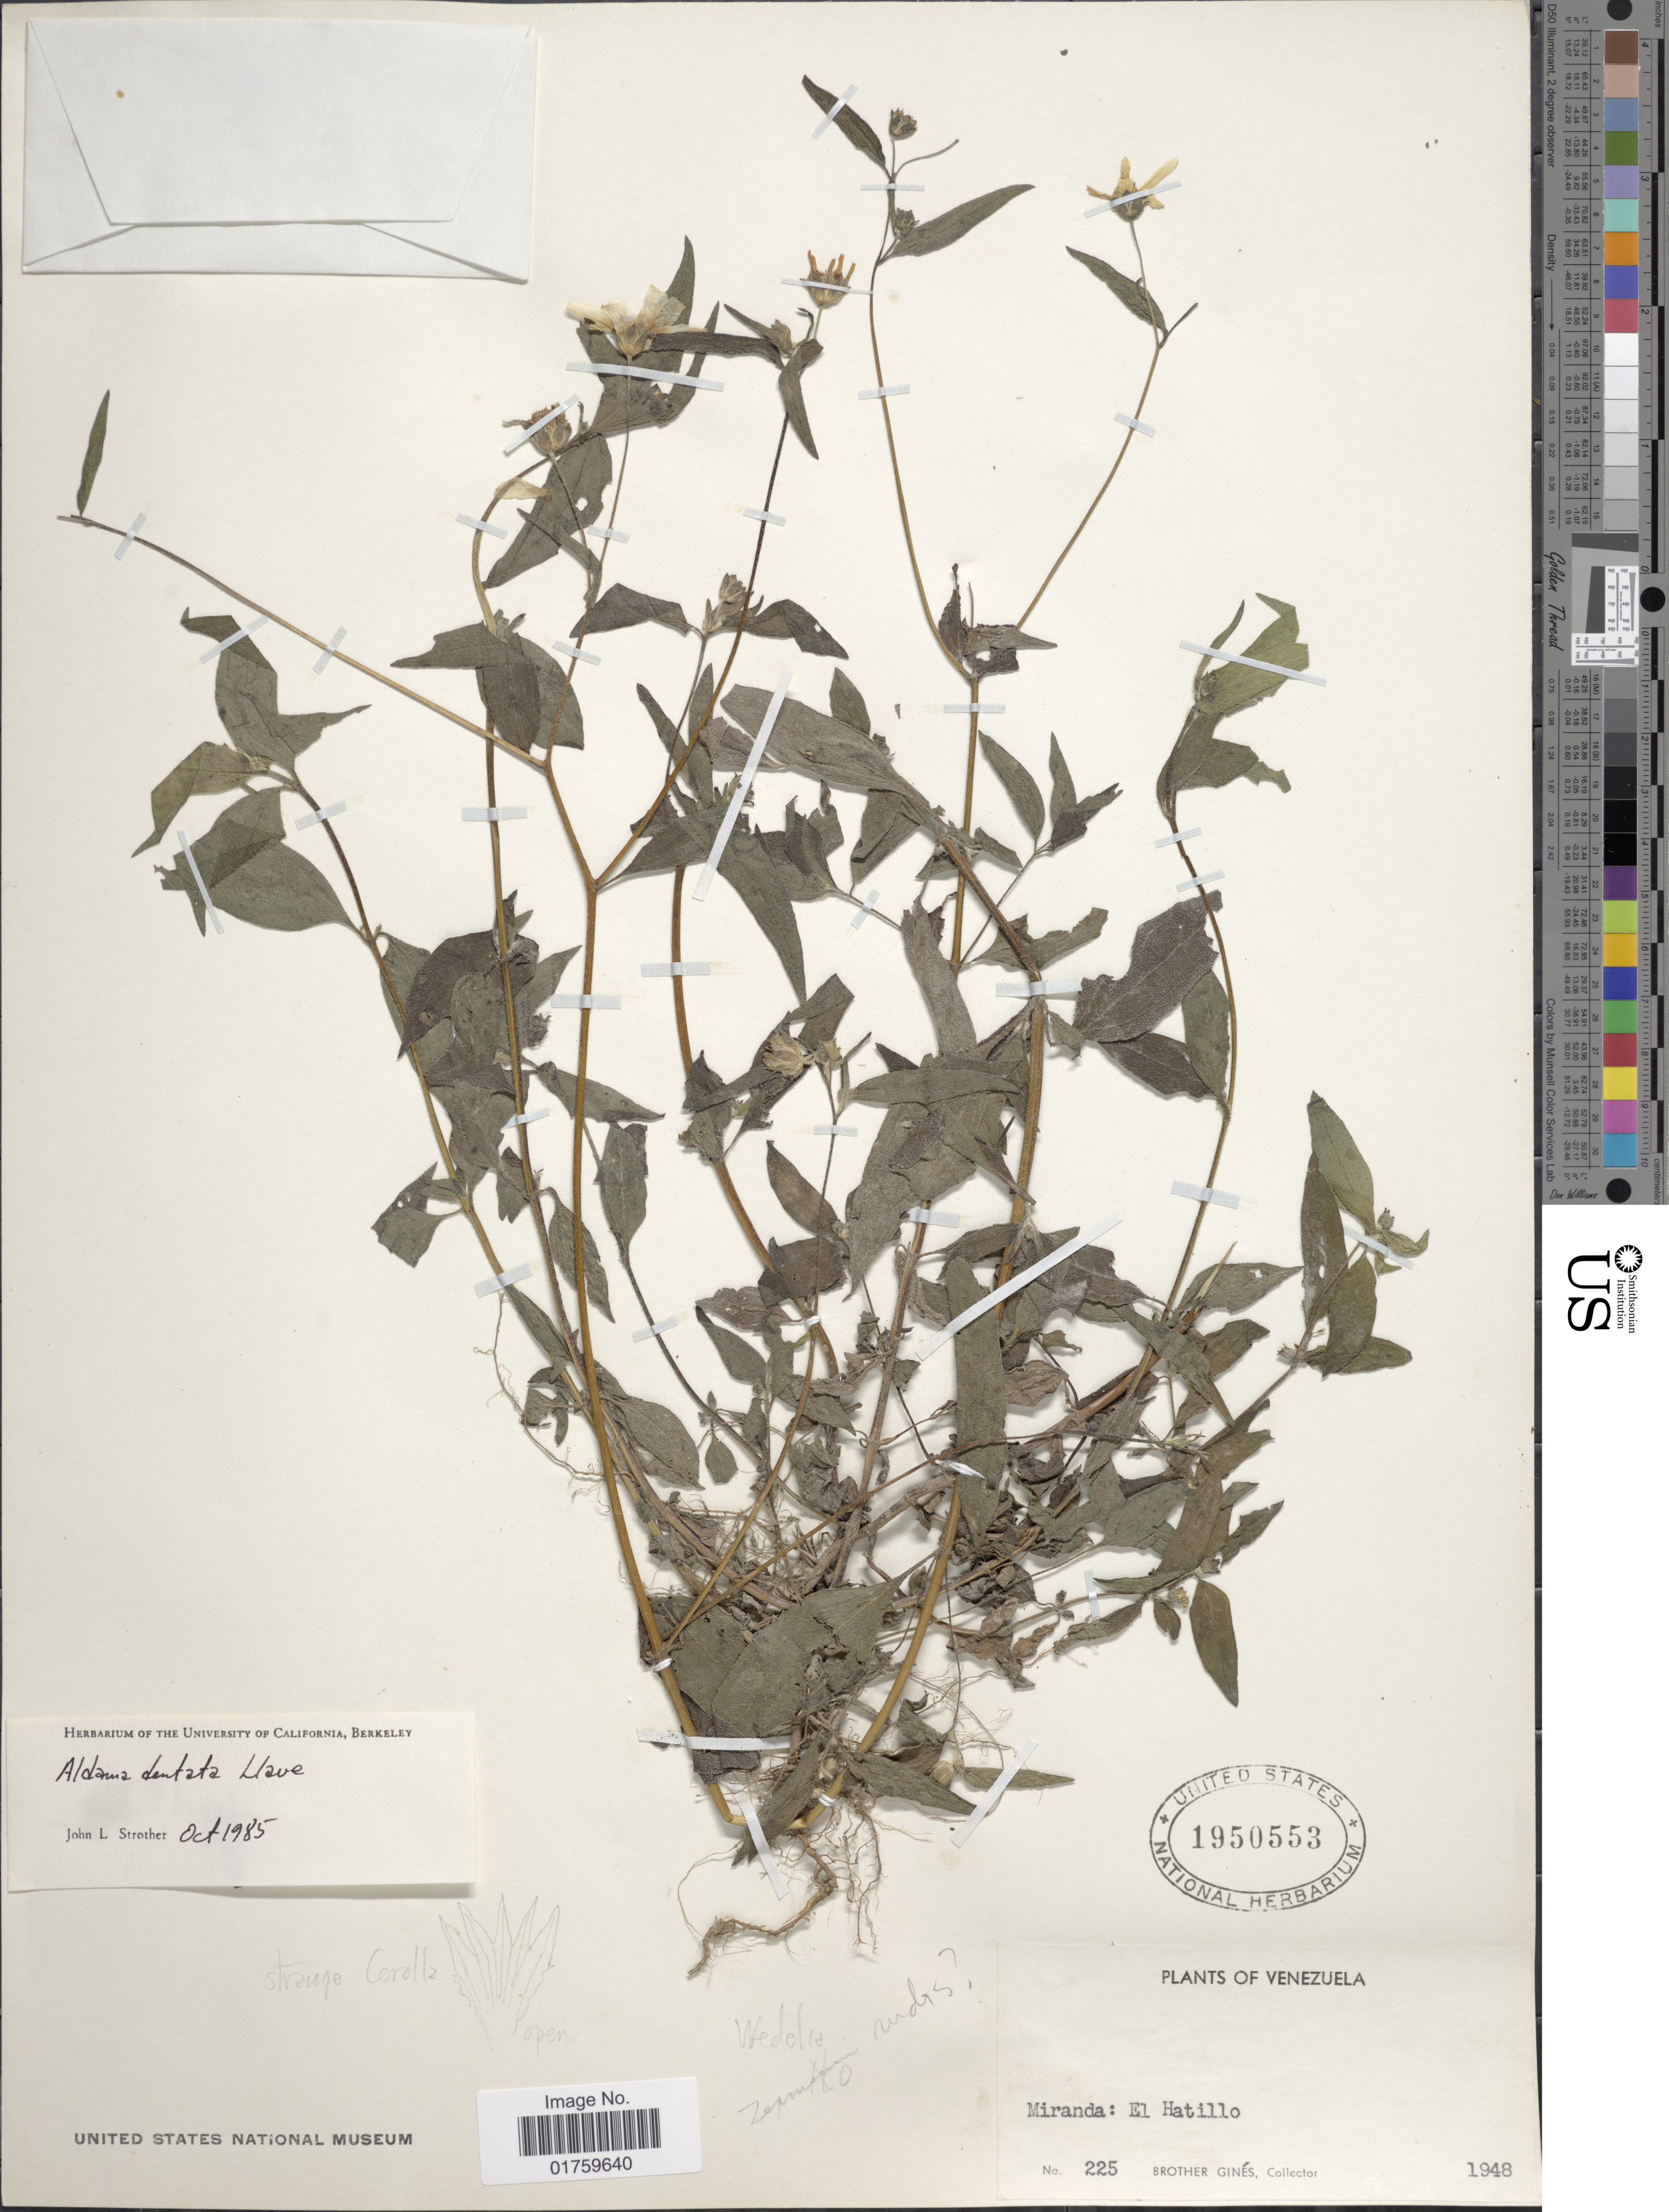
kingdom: Plantae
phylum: Tracheophyta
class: Magnoliopsida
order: Asterales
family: Asteraceae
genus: Aldama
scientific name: Aldama dentata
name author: La Llave ex La Llave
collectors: Bro. Gines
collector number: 225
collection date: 1948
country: Venezuela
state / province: Miranda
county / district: El Hatillo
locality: El Hatillo.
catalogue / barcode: US 1950553